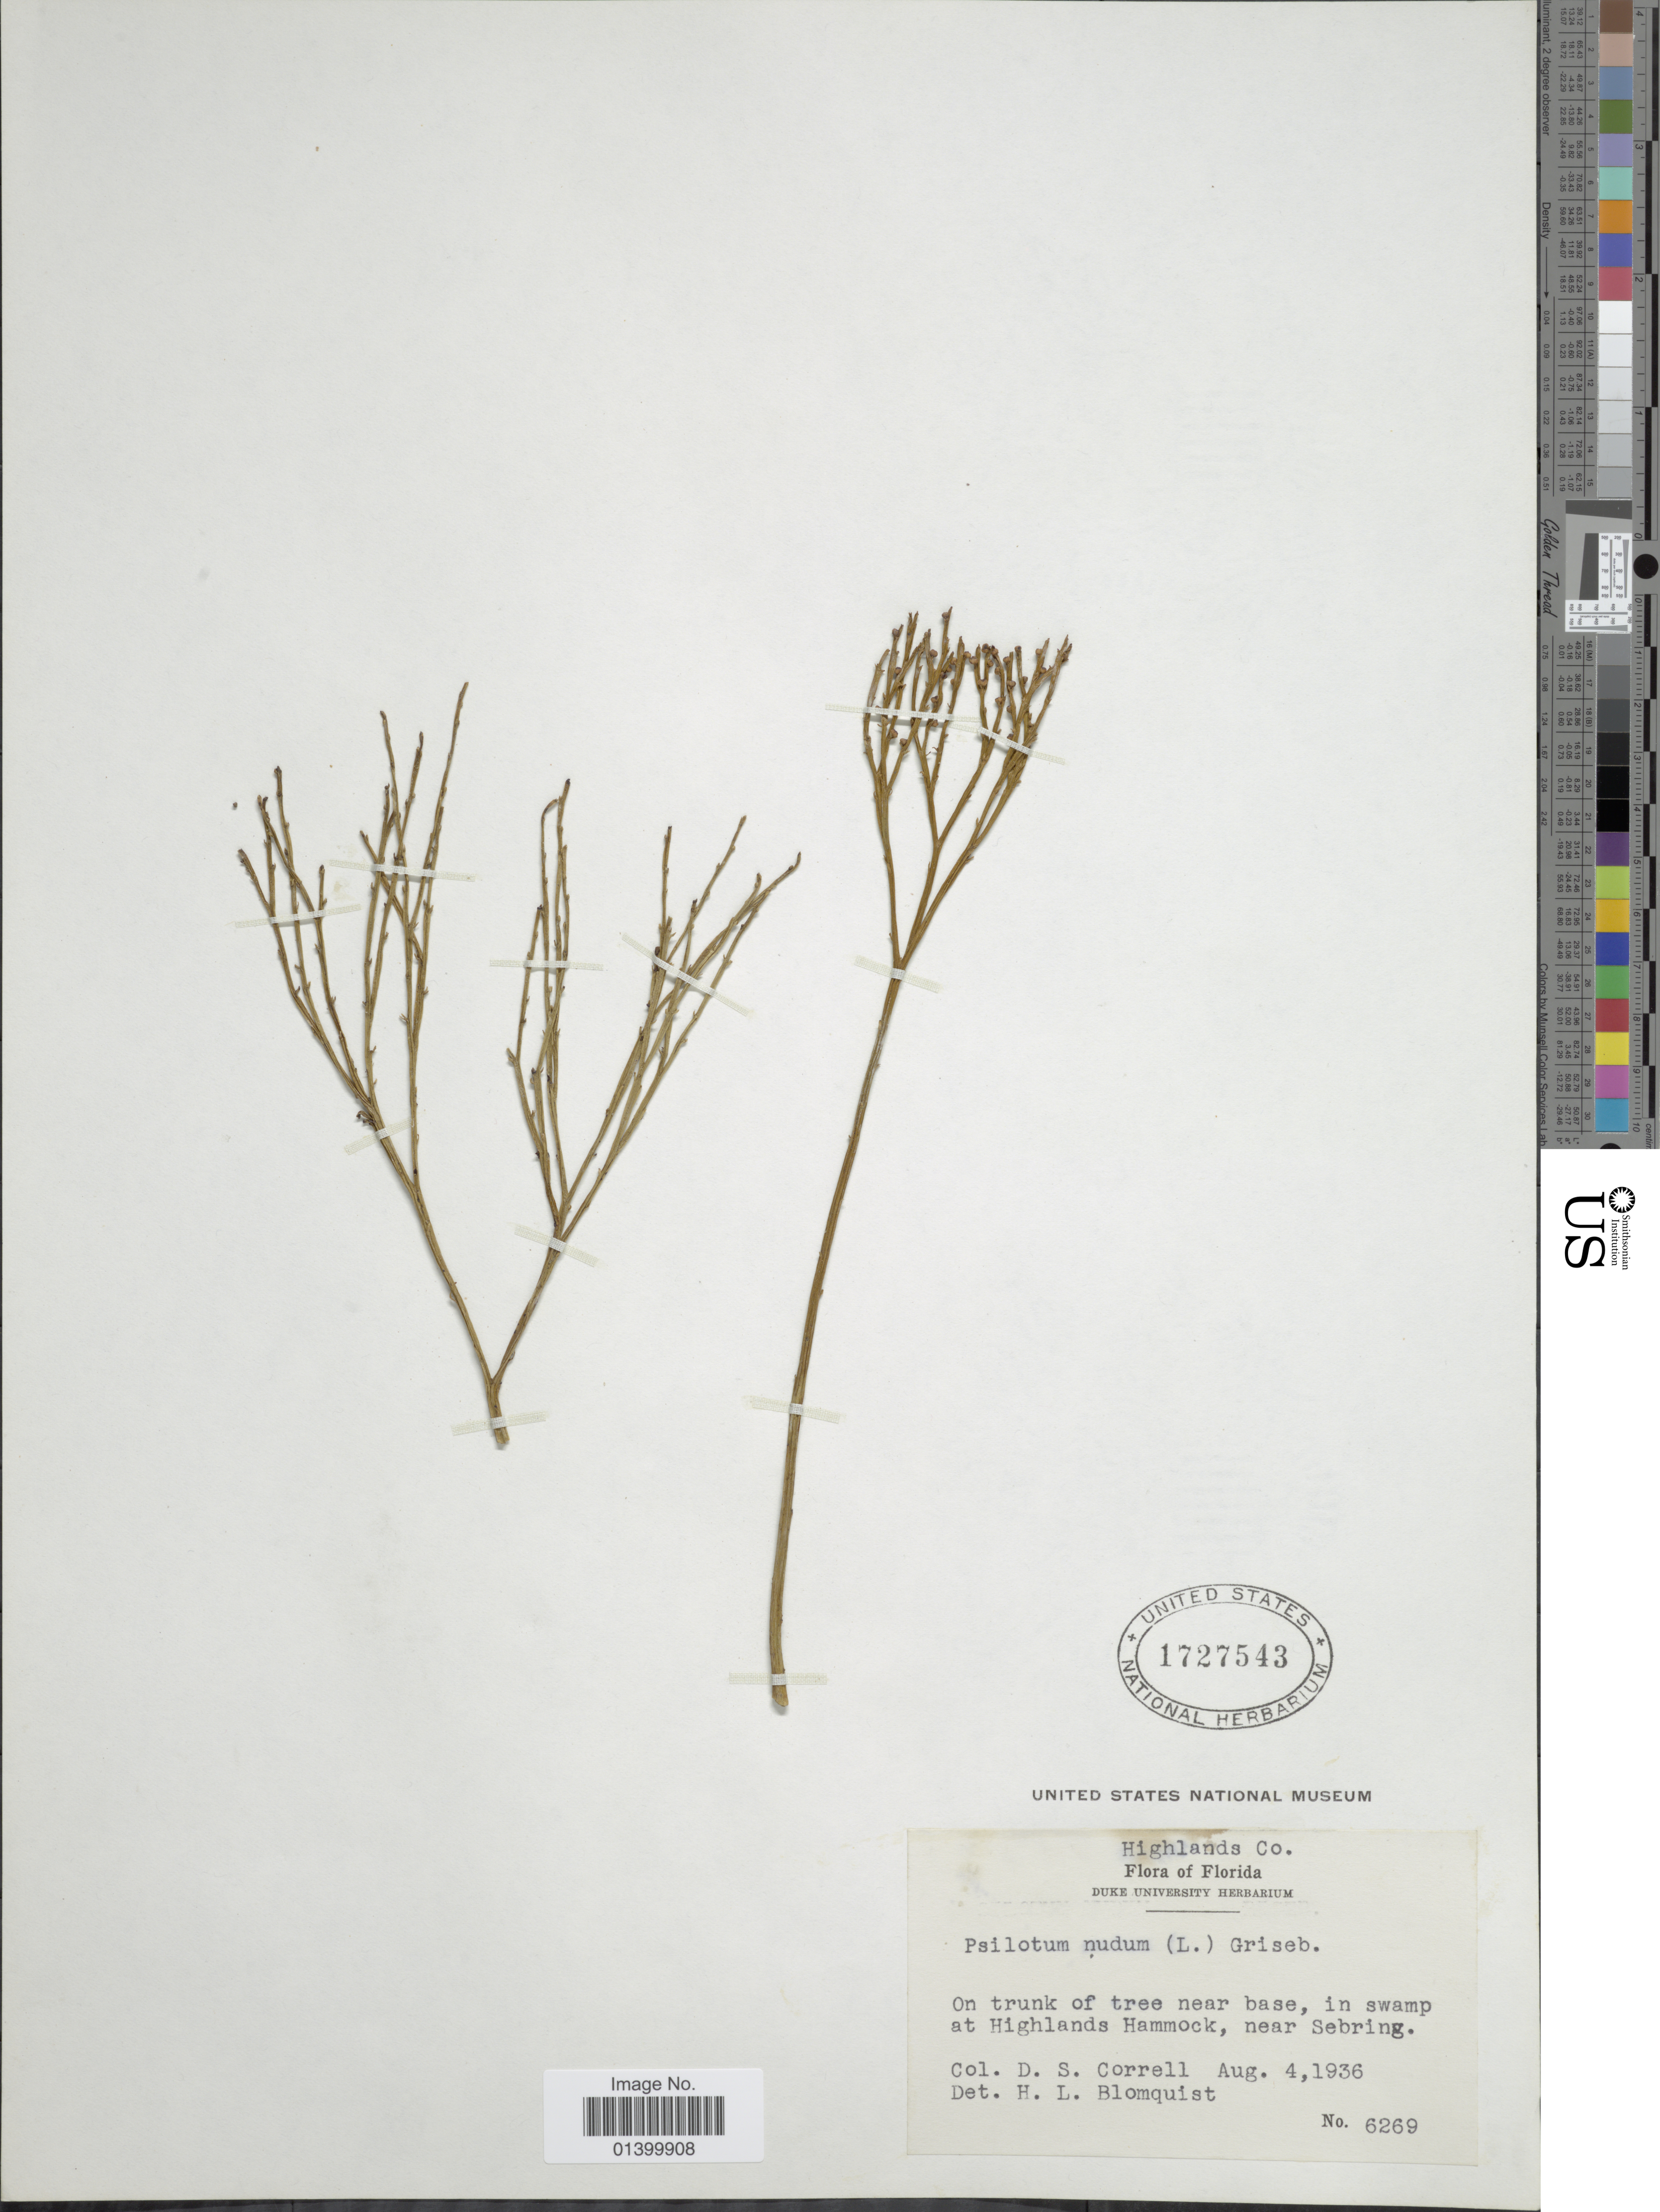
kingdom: Plantae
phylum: Tracheophyta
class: Polypodiopsida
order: Psilotales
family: Psilotaceae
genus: Psilotum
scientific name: Psilotum nudum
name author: (L.) P. Beauv.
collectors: D. S. Correll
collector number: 6269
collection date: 1936-08-04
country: United States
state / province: Florida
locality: Highlands Co. In swamp at Highlands Hammock, near Sebring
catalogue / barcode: US 1727543